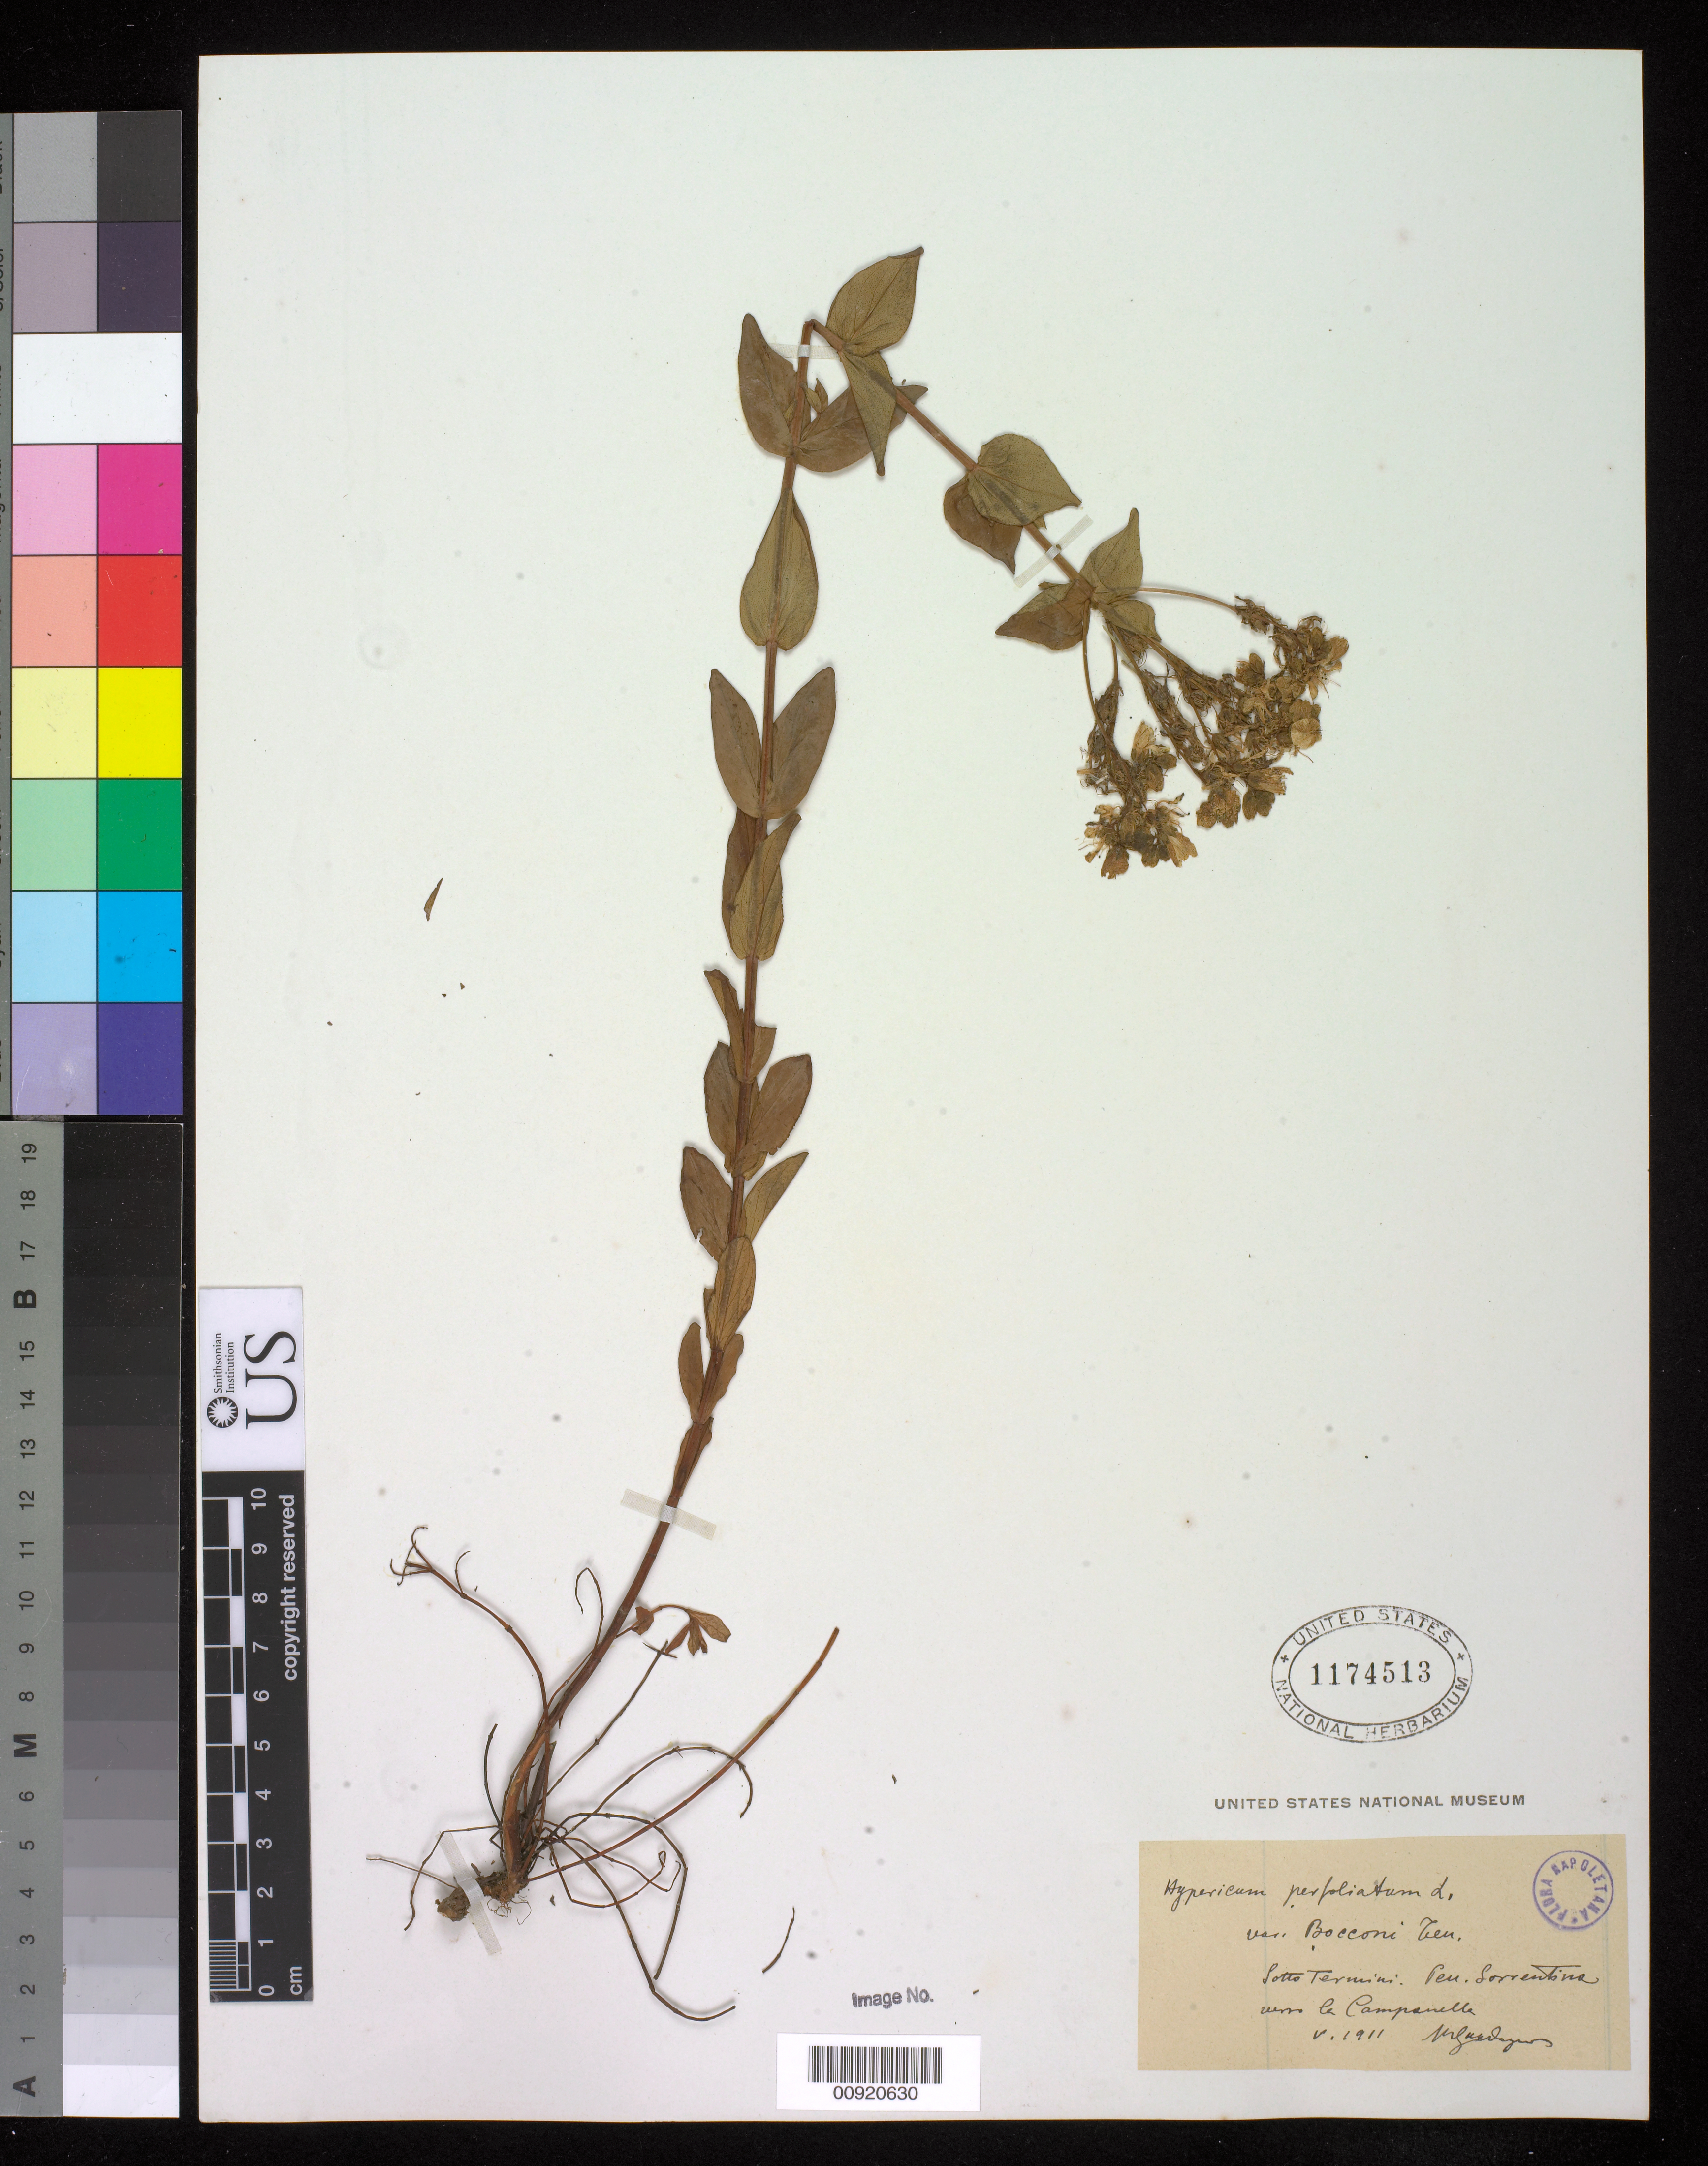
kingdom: Plantae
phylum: Tracheophyta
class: Magnoliopsida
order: Malpighiales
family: Hypericaceae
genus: Hypericum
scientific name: Hypericum perfoliatum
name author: L.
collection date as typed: May 1911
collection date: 1911-05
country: Italy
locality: Napoletana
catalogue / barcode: US 1174513